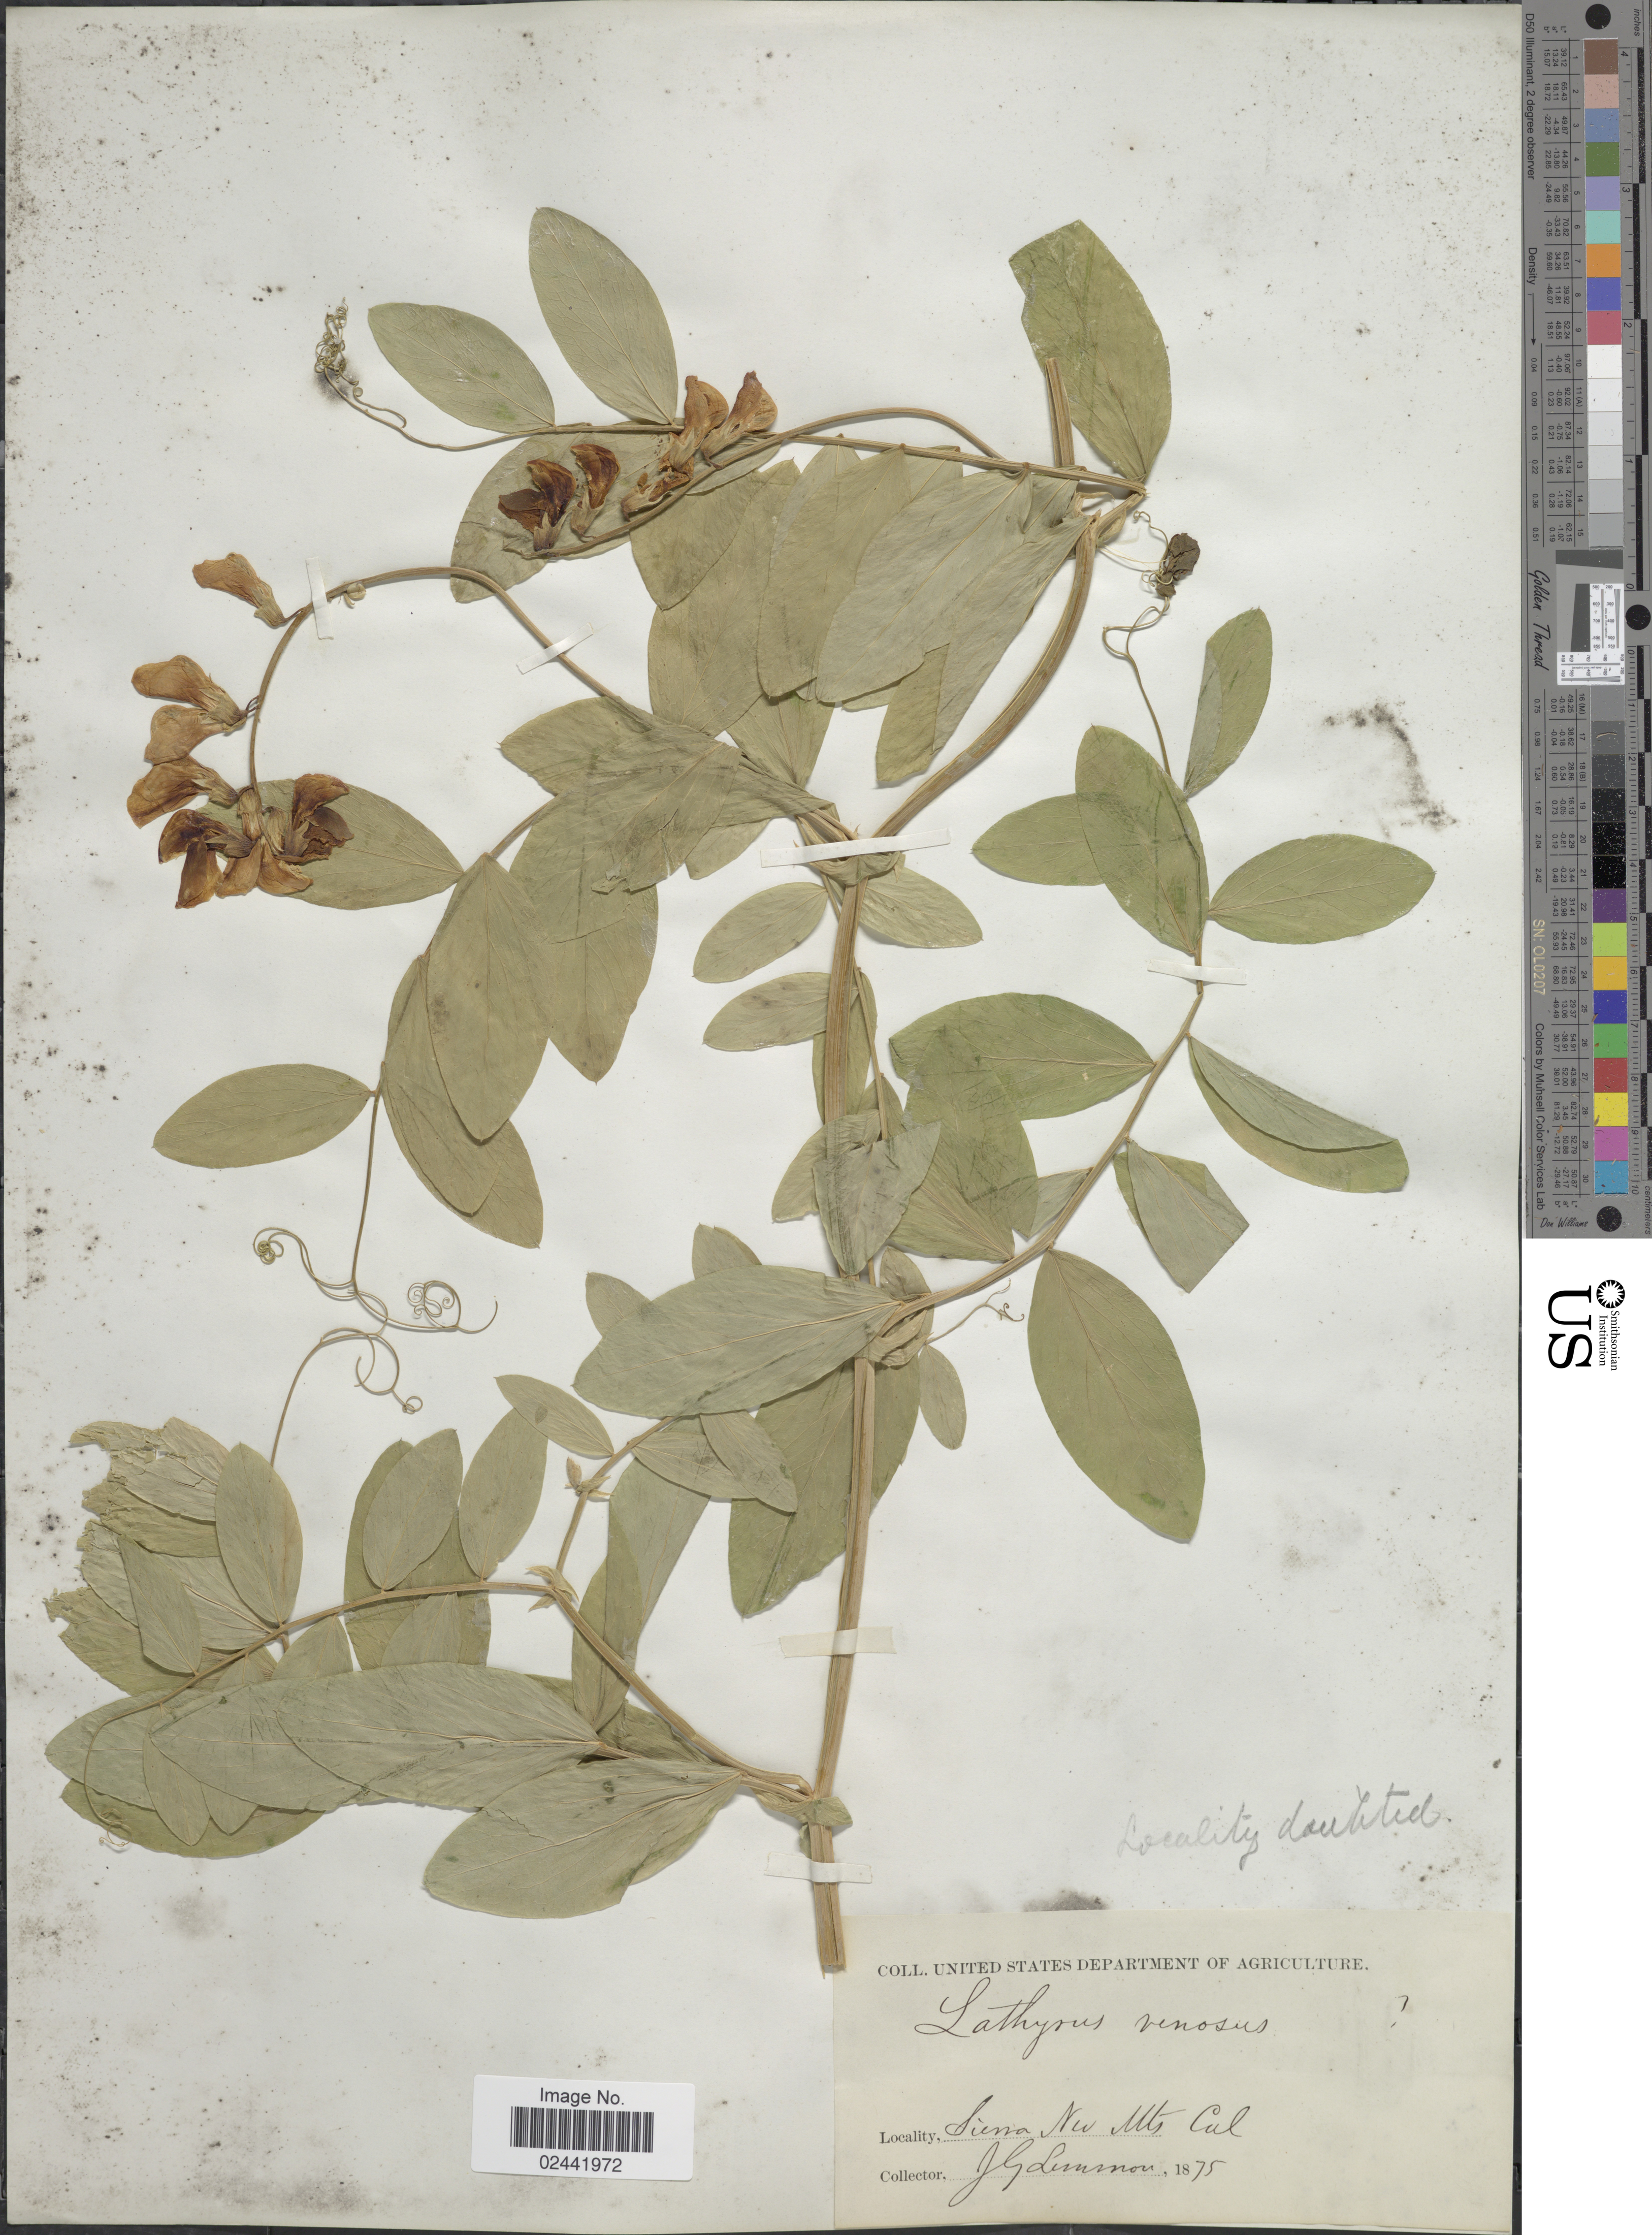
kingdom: Plantae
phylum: Tracheophyta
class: Magnoliopsida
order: Fabales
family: Fabaceae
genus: Lathyrus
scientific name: Lathyrus watsonii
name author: T.G. White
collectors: J. Lemmon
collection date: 1875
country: United States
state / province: California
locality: Sierra Nev Mts Cal